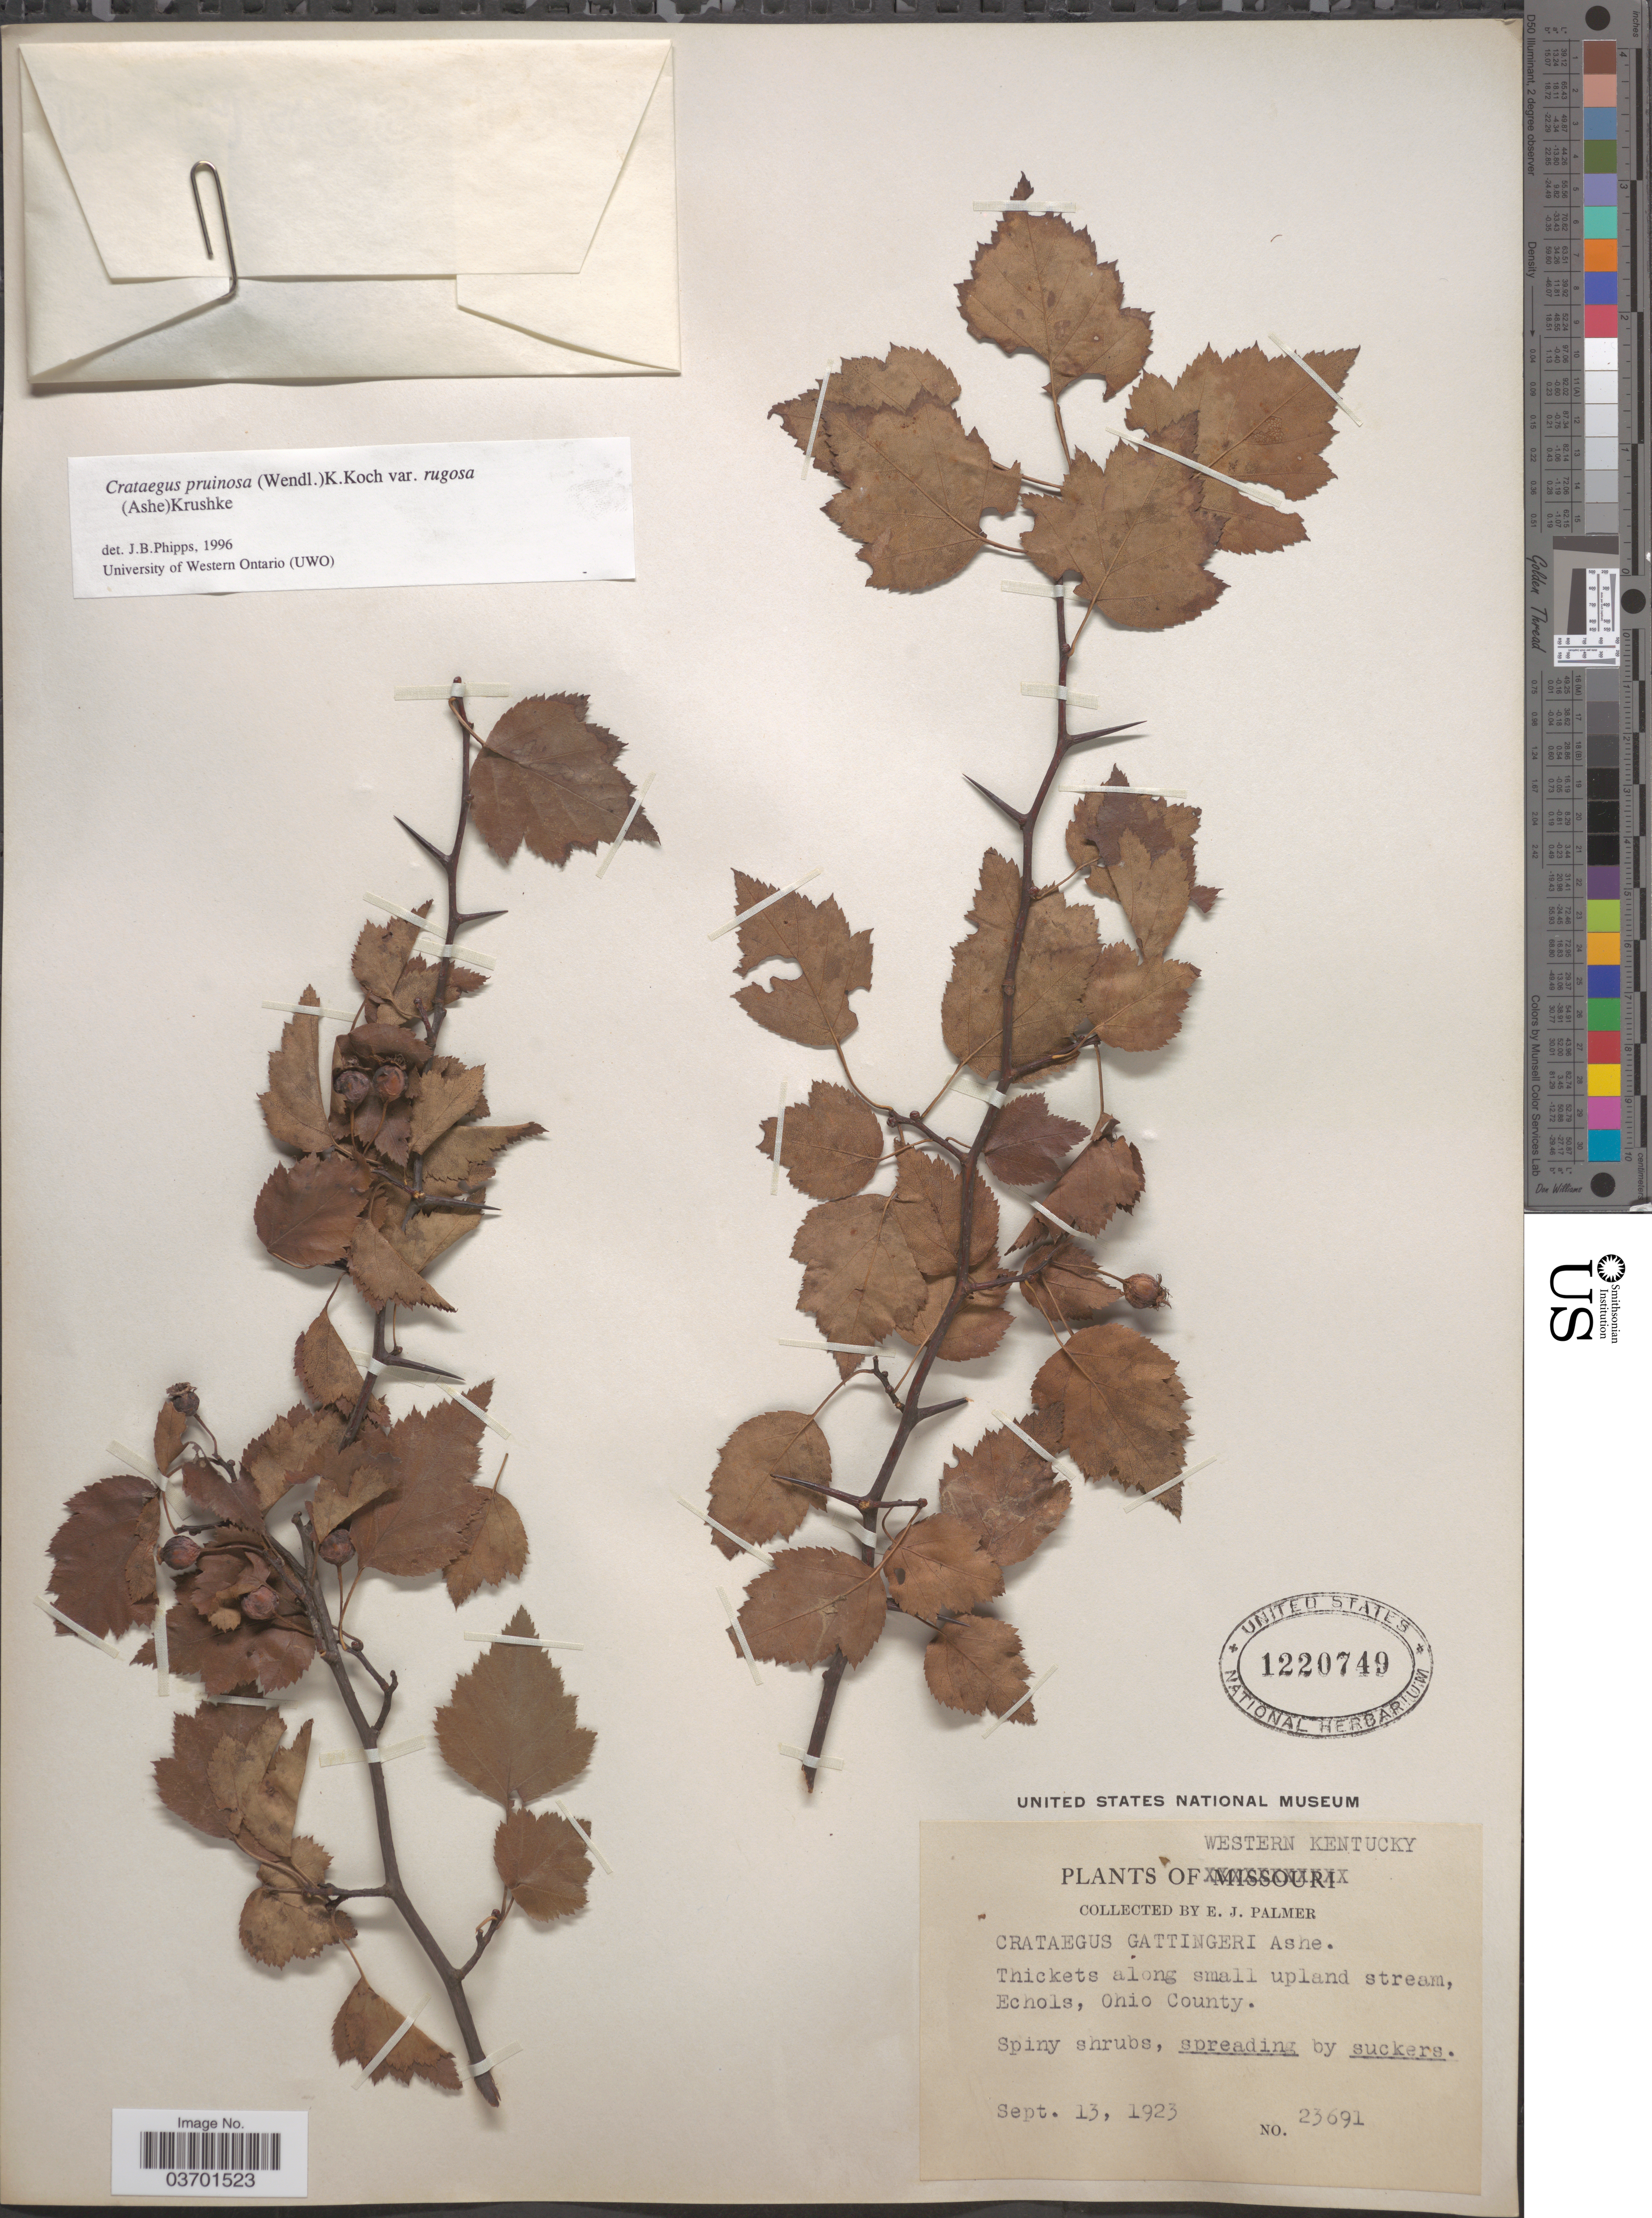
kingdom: Plantae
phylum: Tracheophyta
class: Magnoliopsida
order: Rosales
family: Rosaceae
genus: Crataegus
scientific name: Crataegus pruinosa var. rugosa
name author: (Ashe) Kruschke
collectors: E. J. Palmer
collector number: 23691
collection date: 1923-09-13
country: United States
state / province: Kentucky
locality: Western Kentucky. Along small upland stream, Echols, Ohio County.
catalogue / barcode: US 1220749